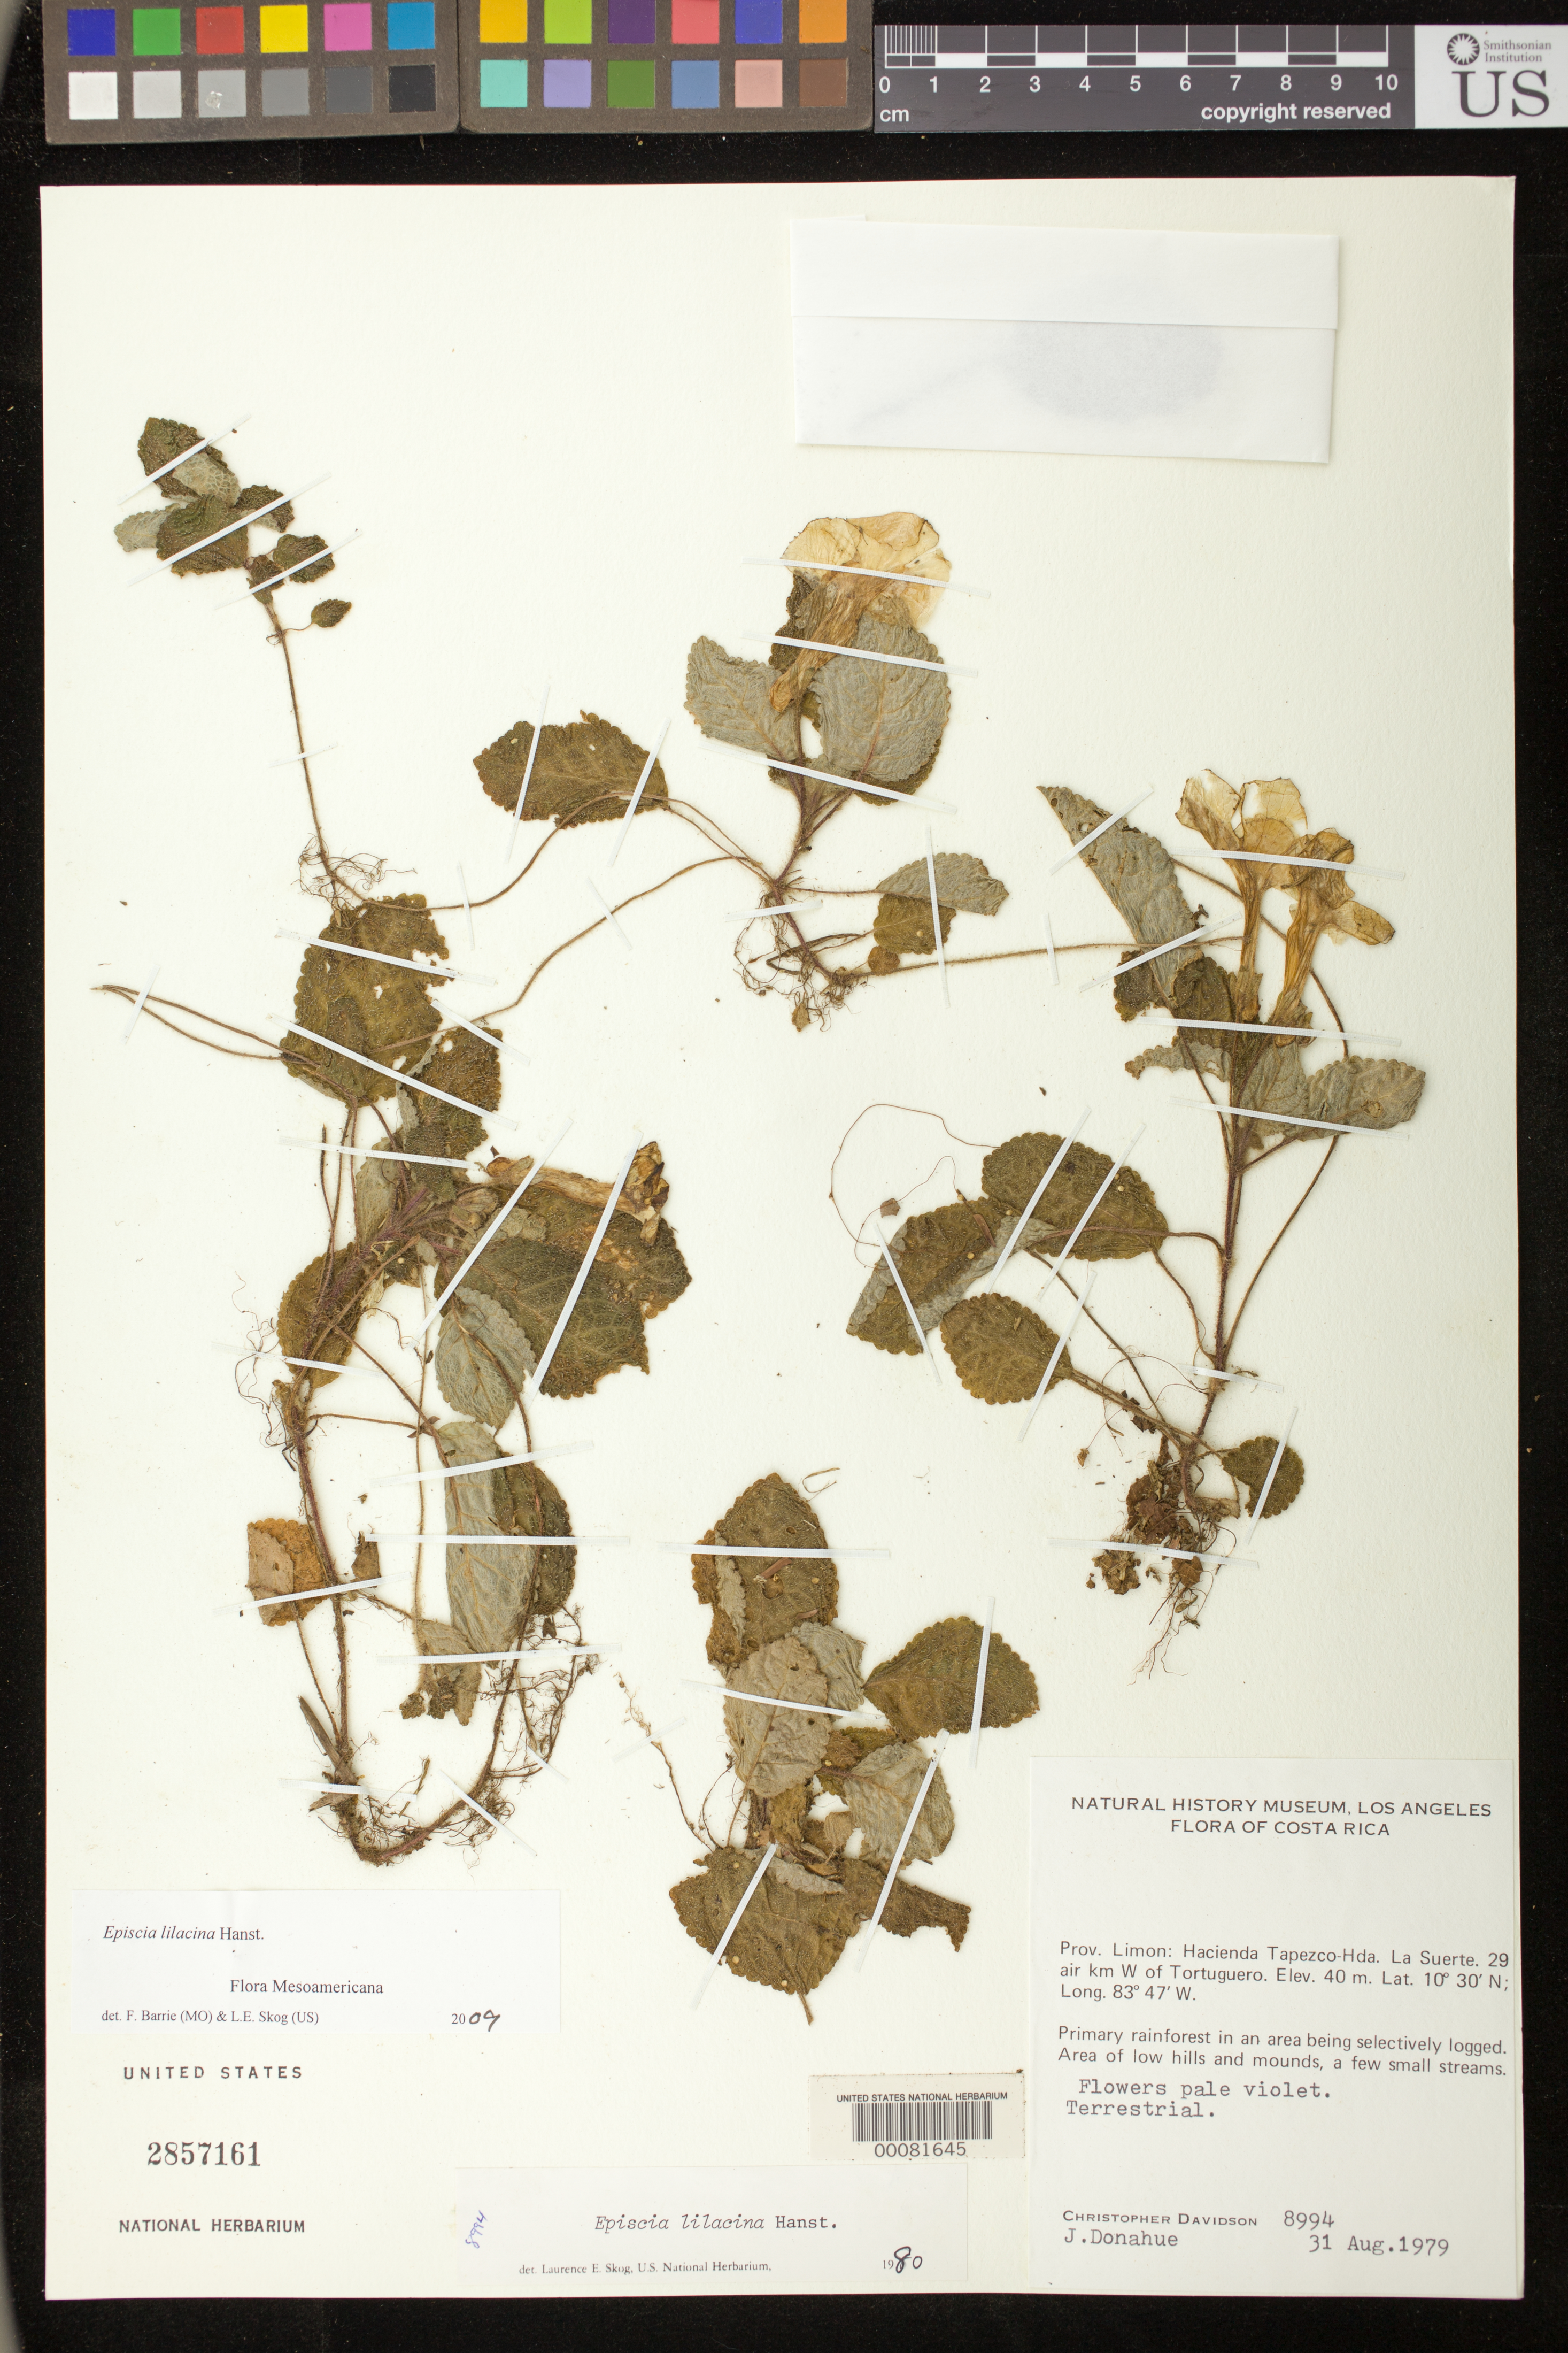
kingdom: Plantae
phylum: Tracheophyta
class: Magnoliopsida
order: Lamiales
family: Gesneriaceae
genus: Episcia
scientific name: Episcia lilacina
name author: Hanst.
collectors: C. Davidson & J. Donahue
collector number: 8994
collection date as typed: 31 Aug 1979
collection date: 1979-08-31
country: Costa Rica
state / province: Limón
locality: Hacienda Tapezco-Hda, La Suerte, 29 air km W of Toruguero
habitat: Primary rainforest in area being selectively logged; area of low hills and mounds, a few small streams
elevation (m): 40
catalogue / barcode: US 2857161